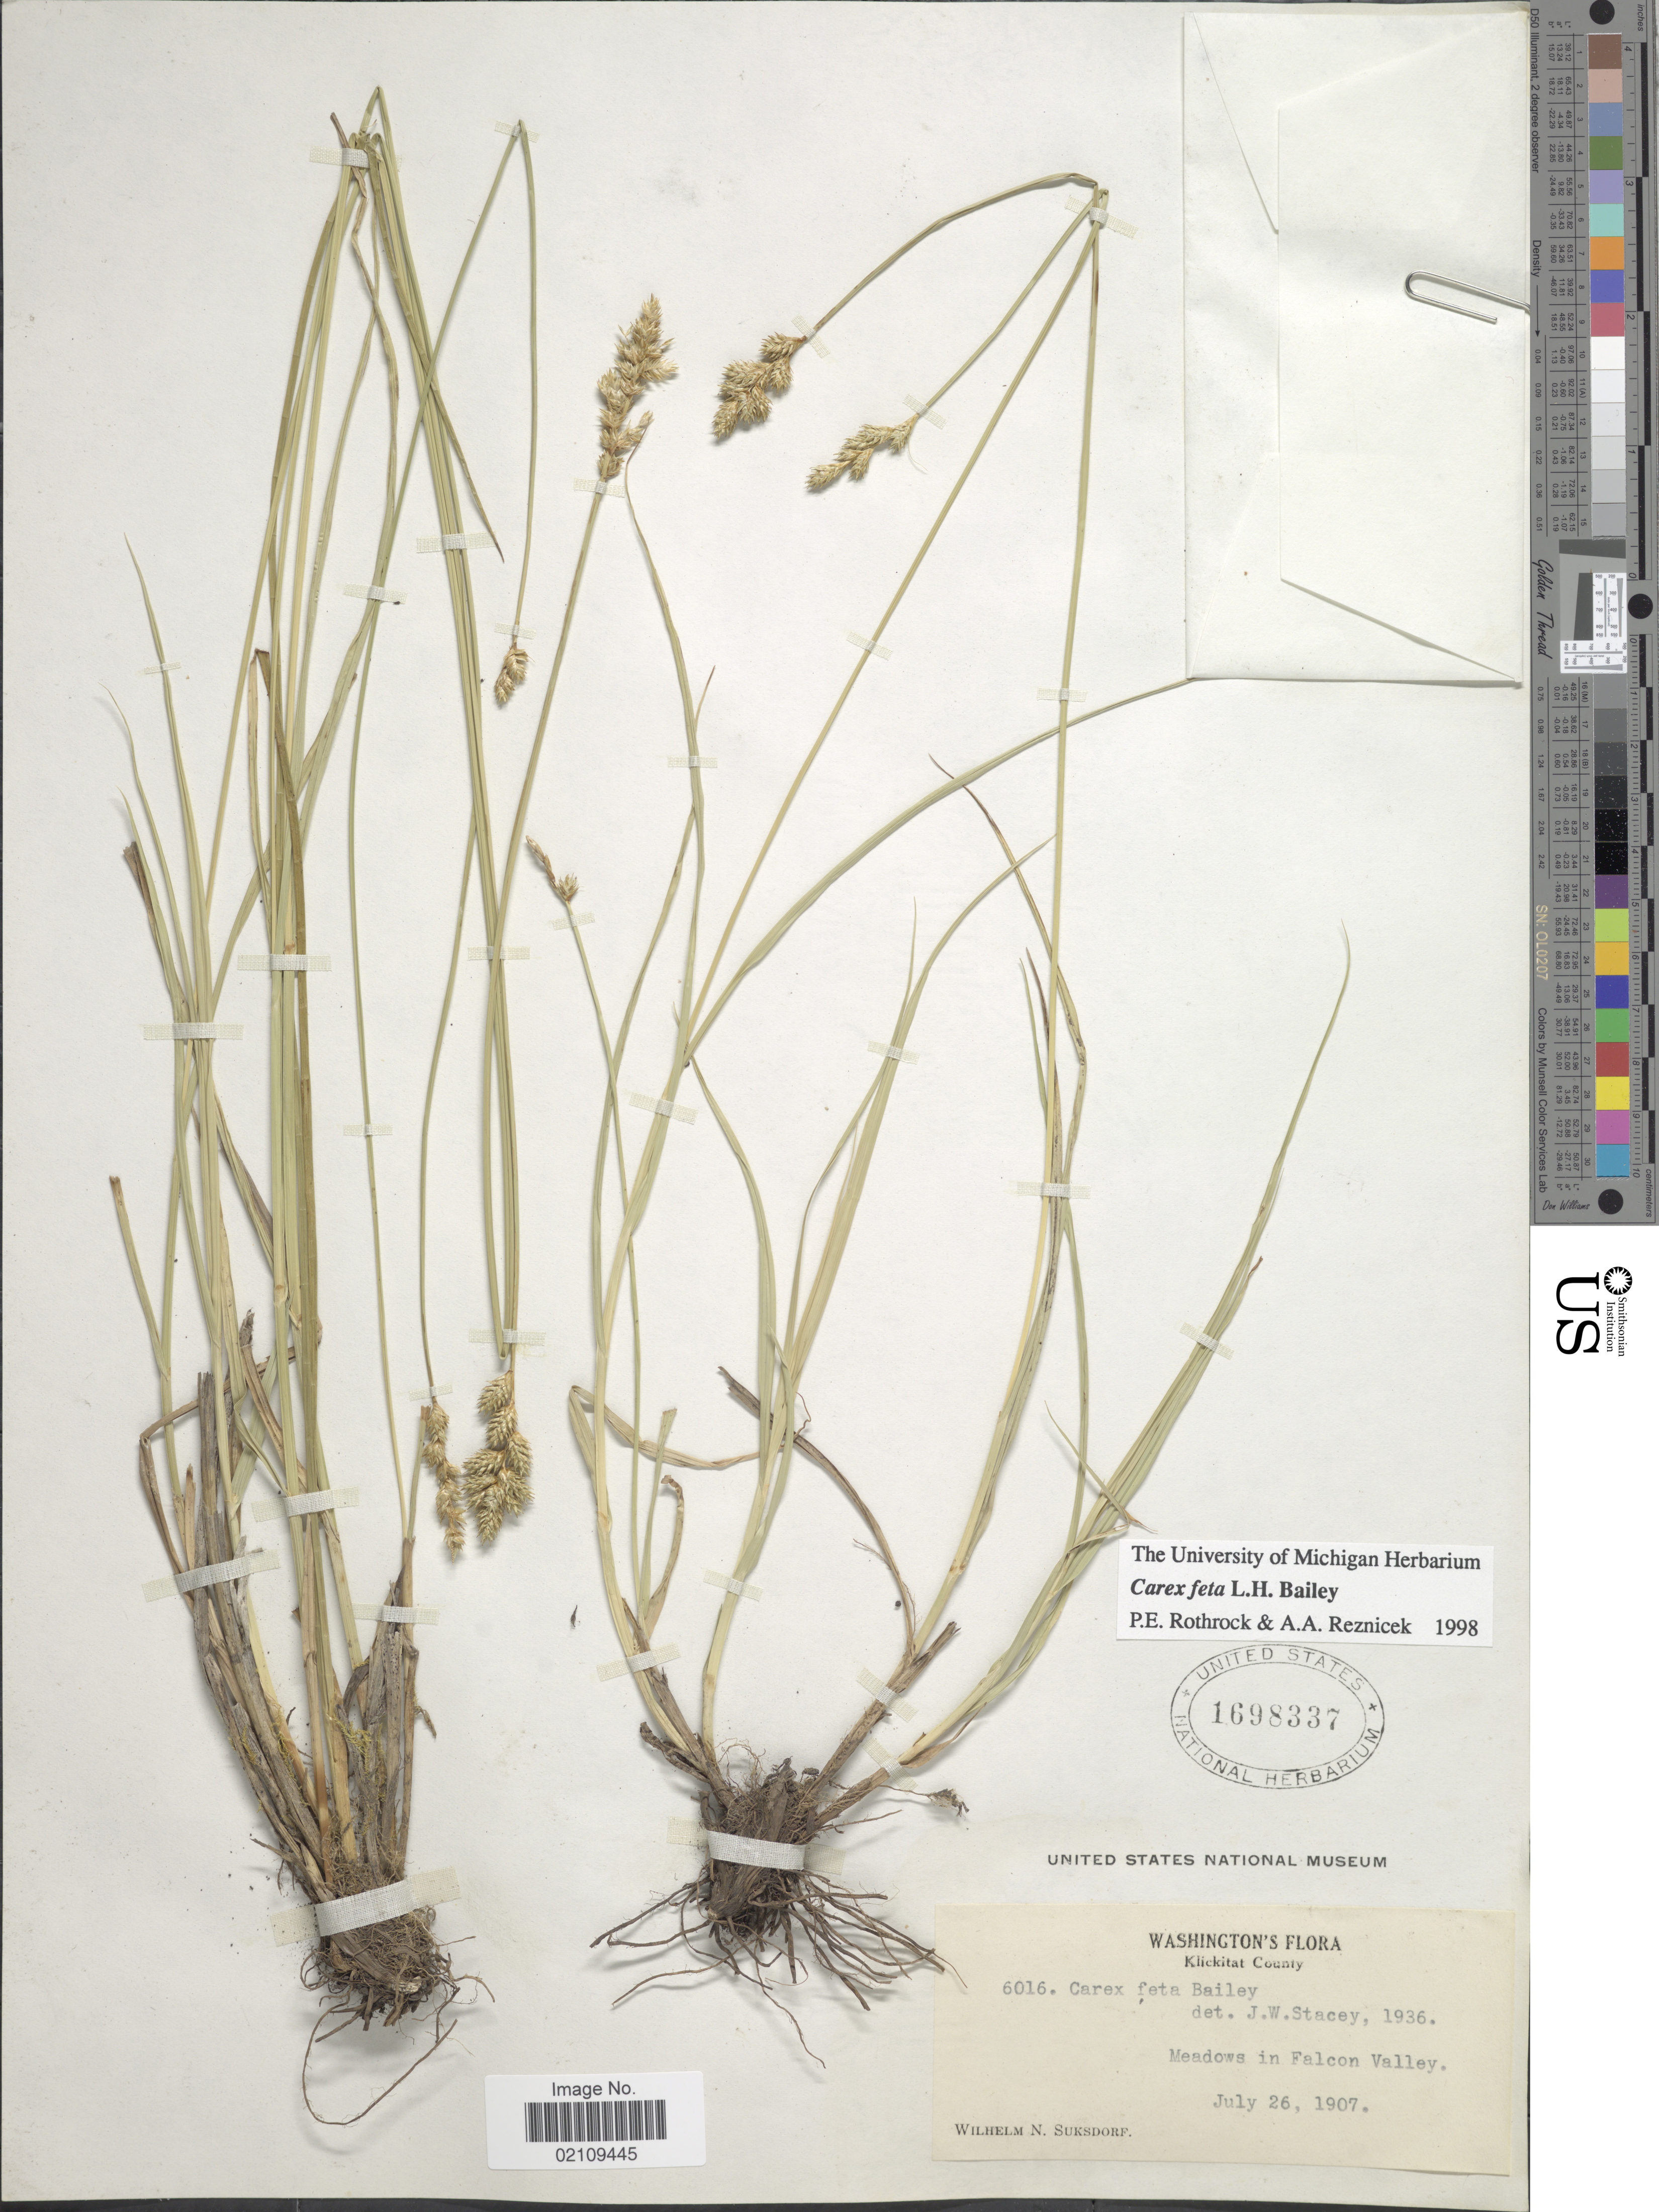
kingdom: Plantae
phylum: Tracheophyta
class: Liliopsida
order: Poales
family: Cyperaceae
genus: Carex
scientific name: Carex feta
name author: L.H. Bailey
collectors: W. N. Suksdorf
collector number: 6016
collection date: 1907-07-26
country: United States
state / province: Washington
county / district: Klickitat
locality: Klickitat County, Meadows in Falcon Valley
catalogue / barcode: US 1698337